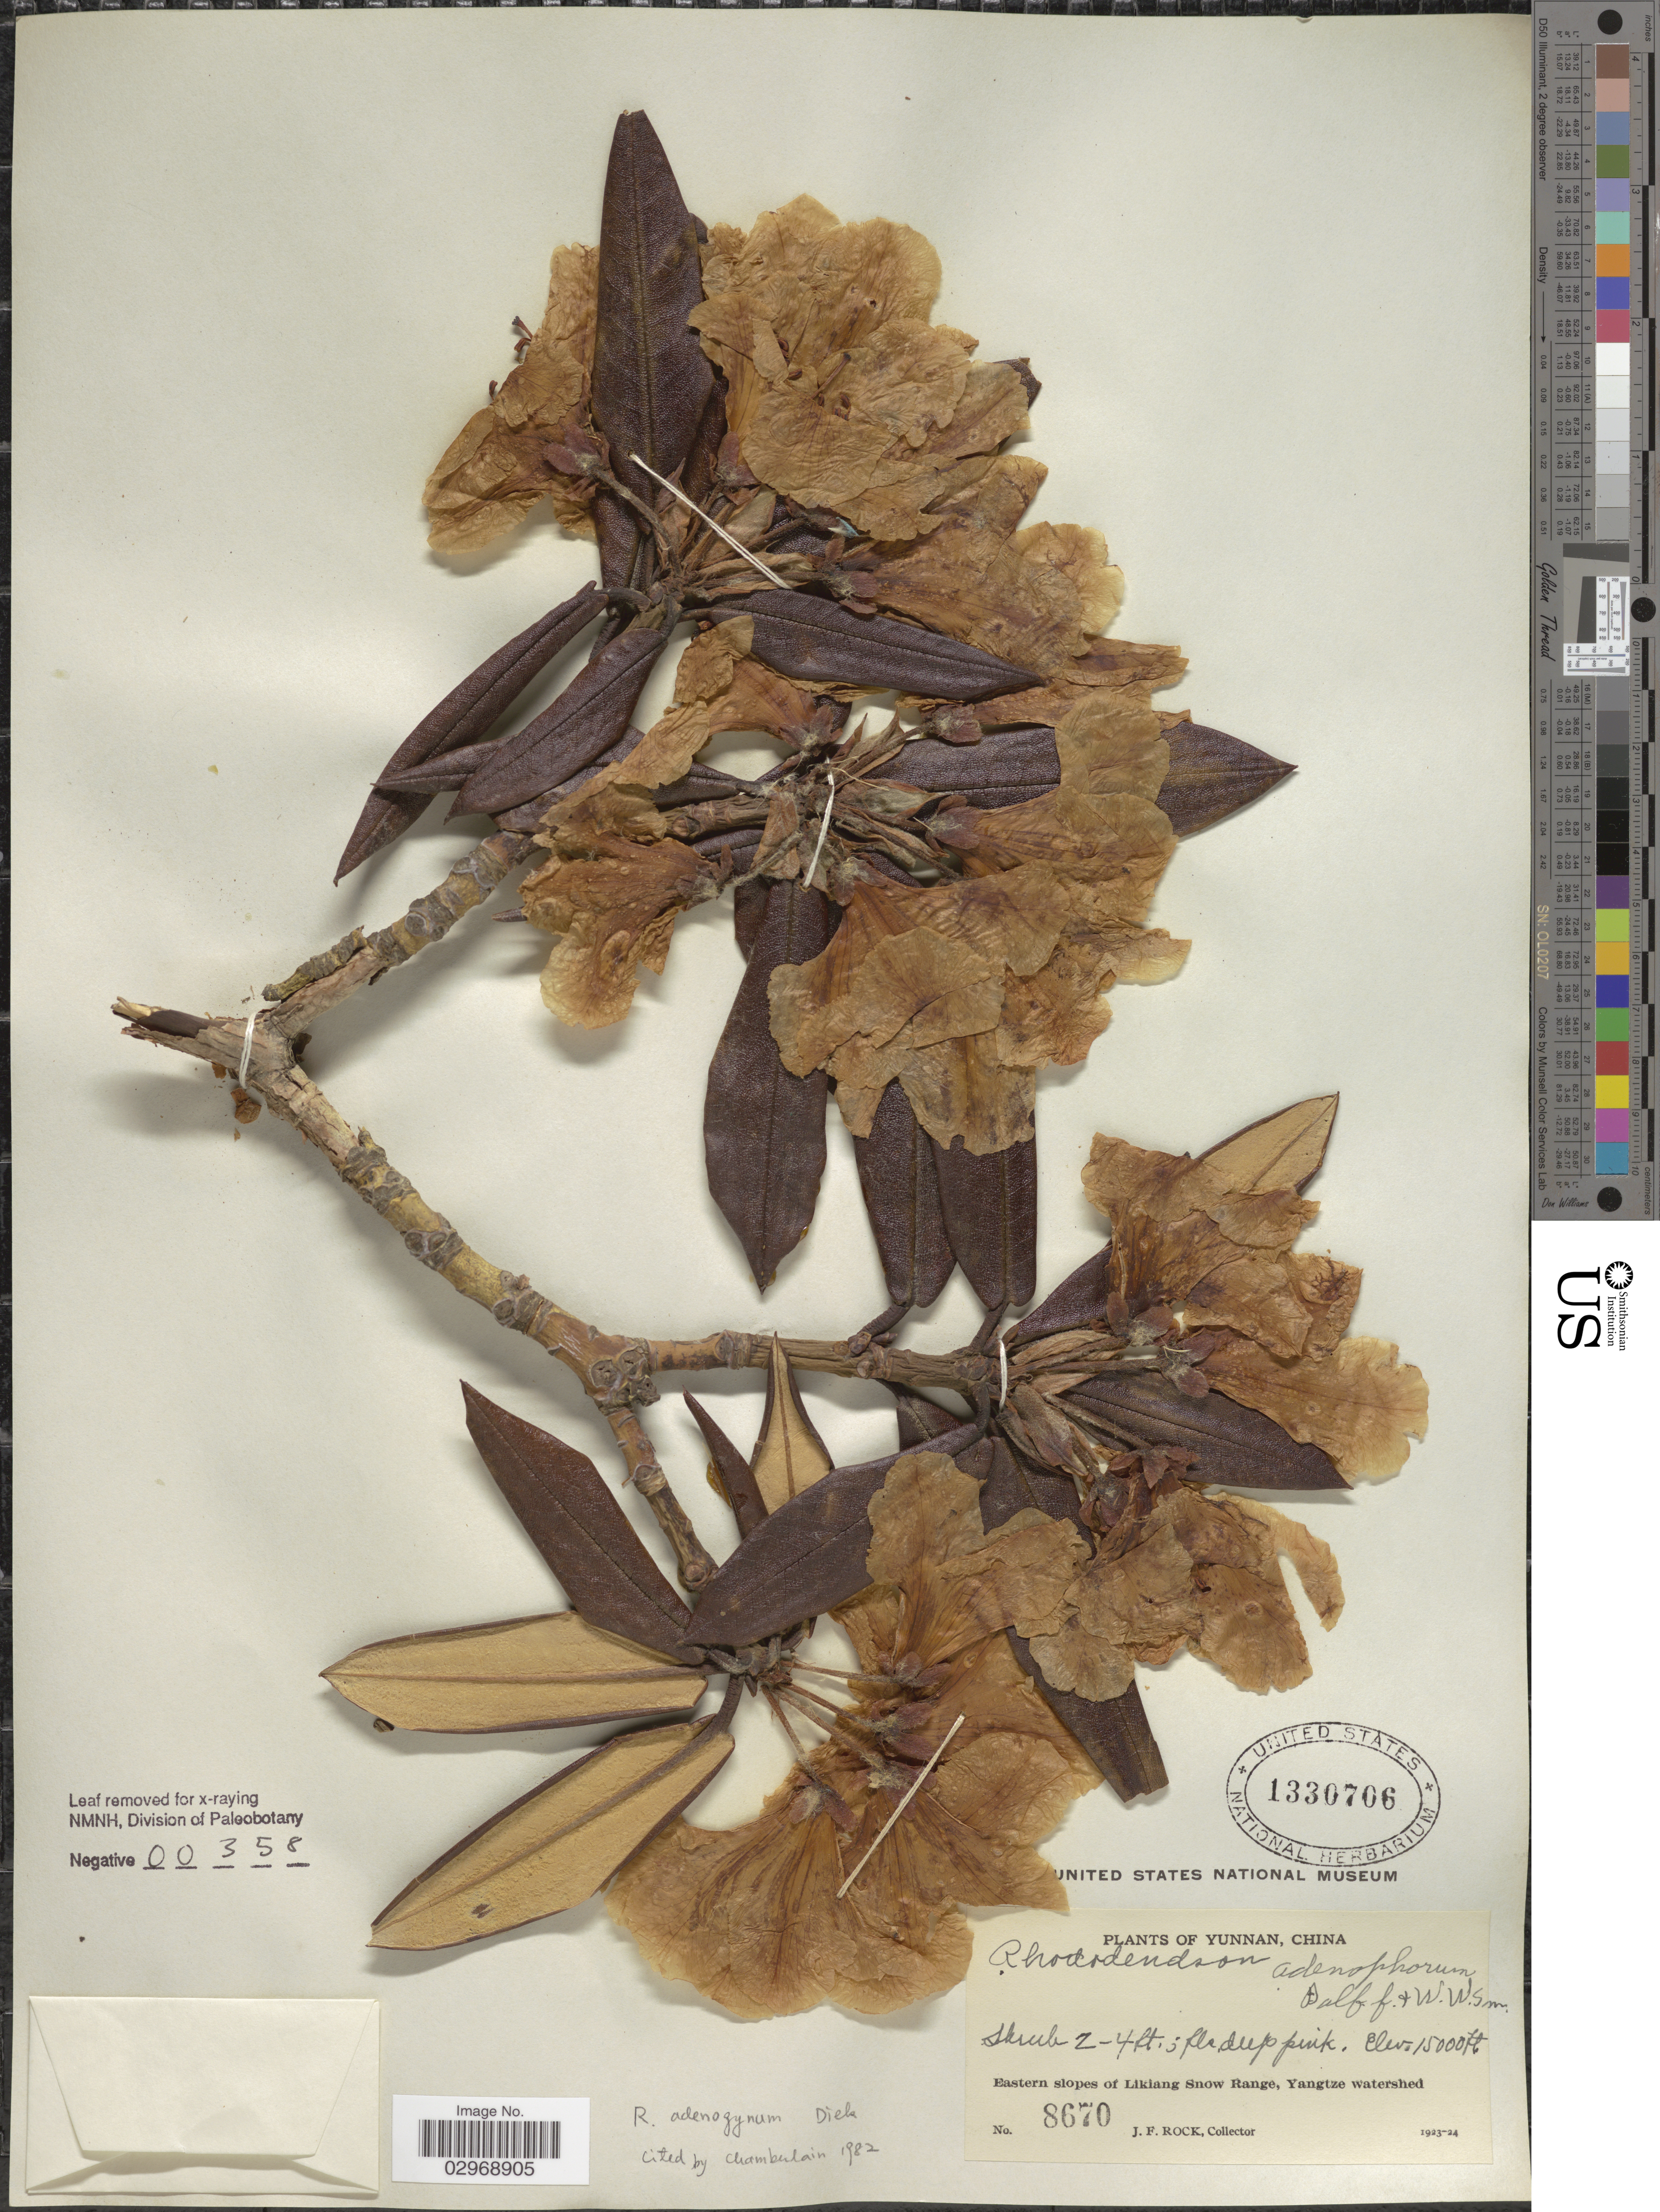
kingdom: Plantae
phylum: Tracheophyta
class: Magnoliopsida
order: Ericales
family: Ericaceae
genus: Rhododendron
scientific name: Rhododendron adenogynum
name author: Diels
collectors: J. Rock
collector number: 8670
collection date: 1923/1924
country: China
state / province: Yunnan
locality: Eastern slopes of Likiang Snow Range, Yangtze watershed.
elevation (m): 4572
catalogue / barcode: US 1330706